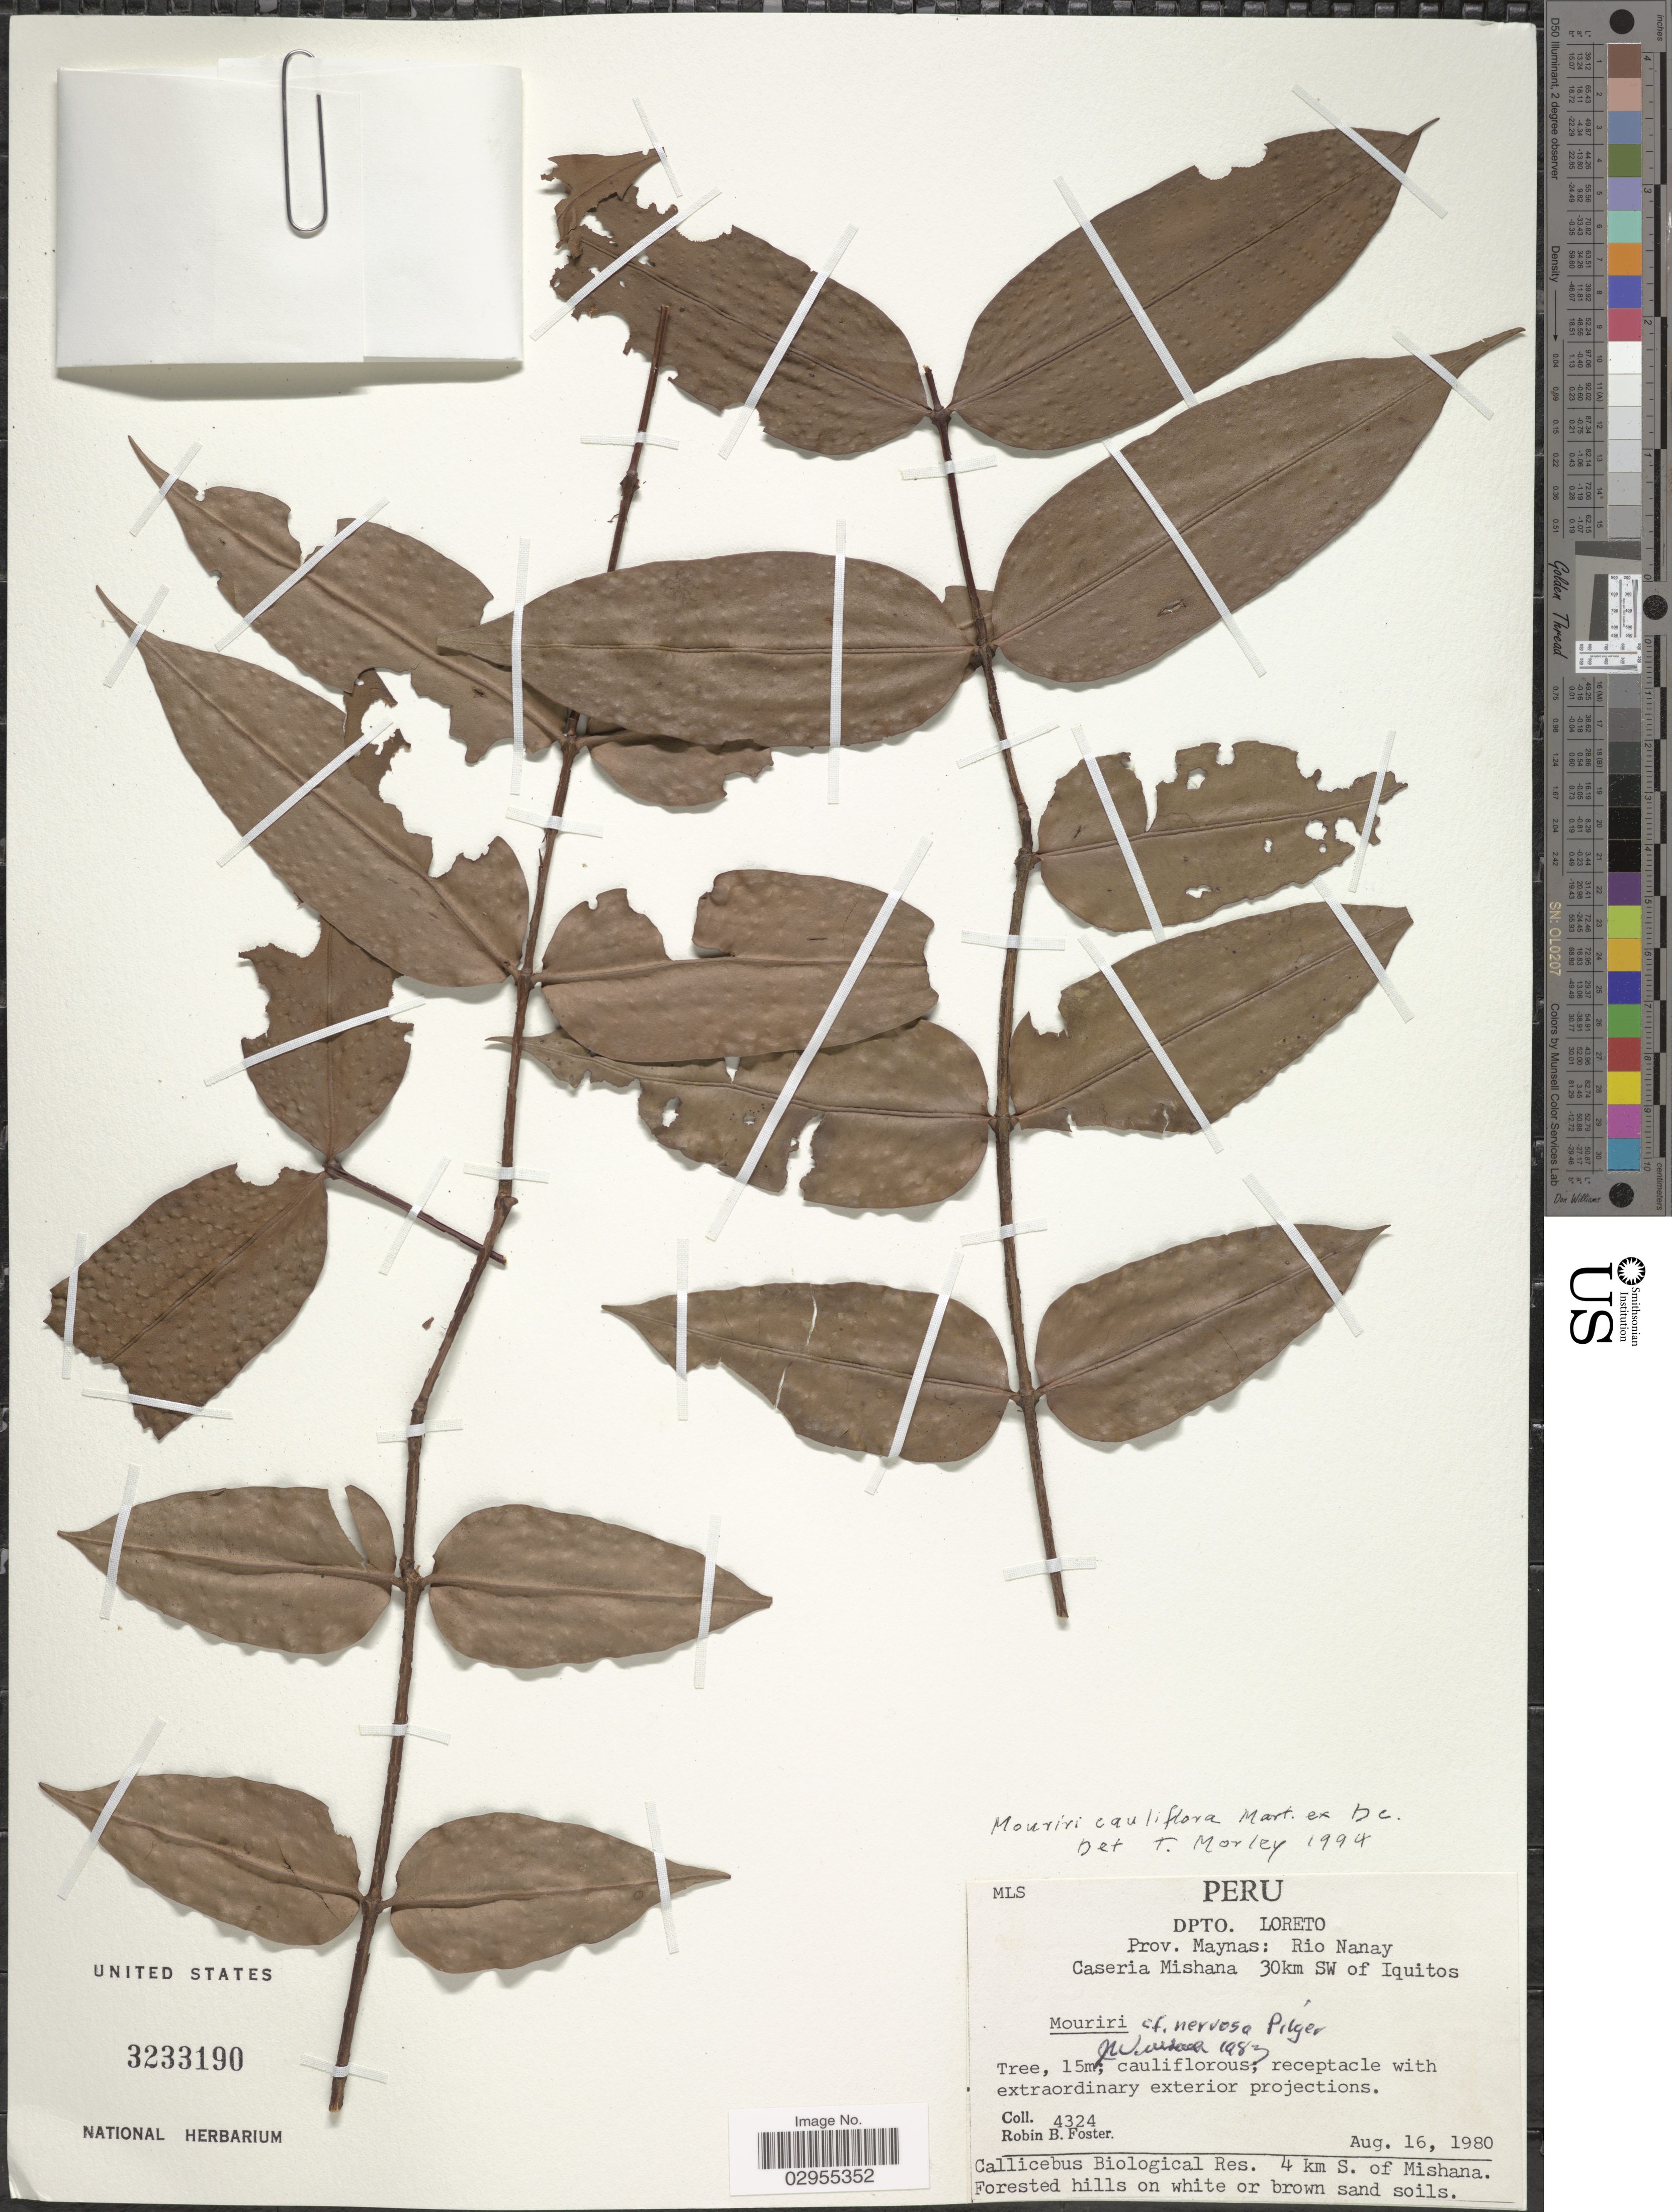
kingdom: Plantae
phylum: Tracheophyta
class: Magnoliopsida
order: Myrtales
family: Melastomataceae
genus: Mouriri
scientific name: Mouriri cauliflora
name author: DC.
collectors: R. B. Foster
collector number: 4324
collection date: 1980-08-16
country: Peru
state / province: Loreto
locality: Dpto. Loreto. Prov. Maynas: Rio Nanay. Caseria Mishana 30km SW of Iquitos.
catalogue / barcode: US 3233190